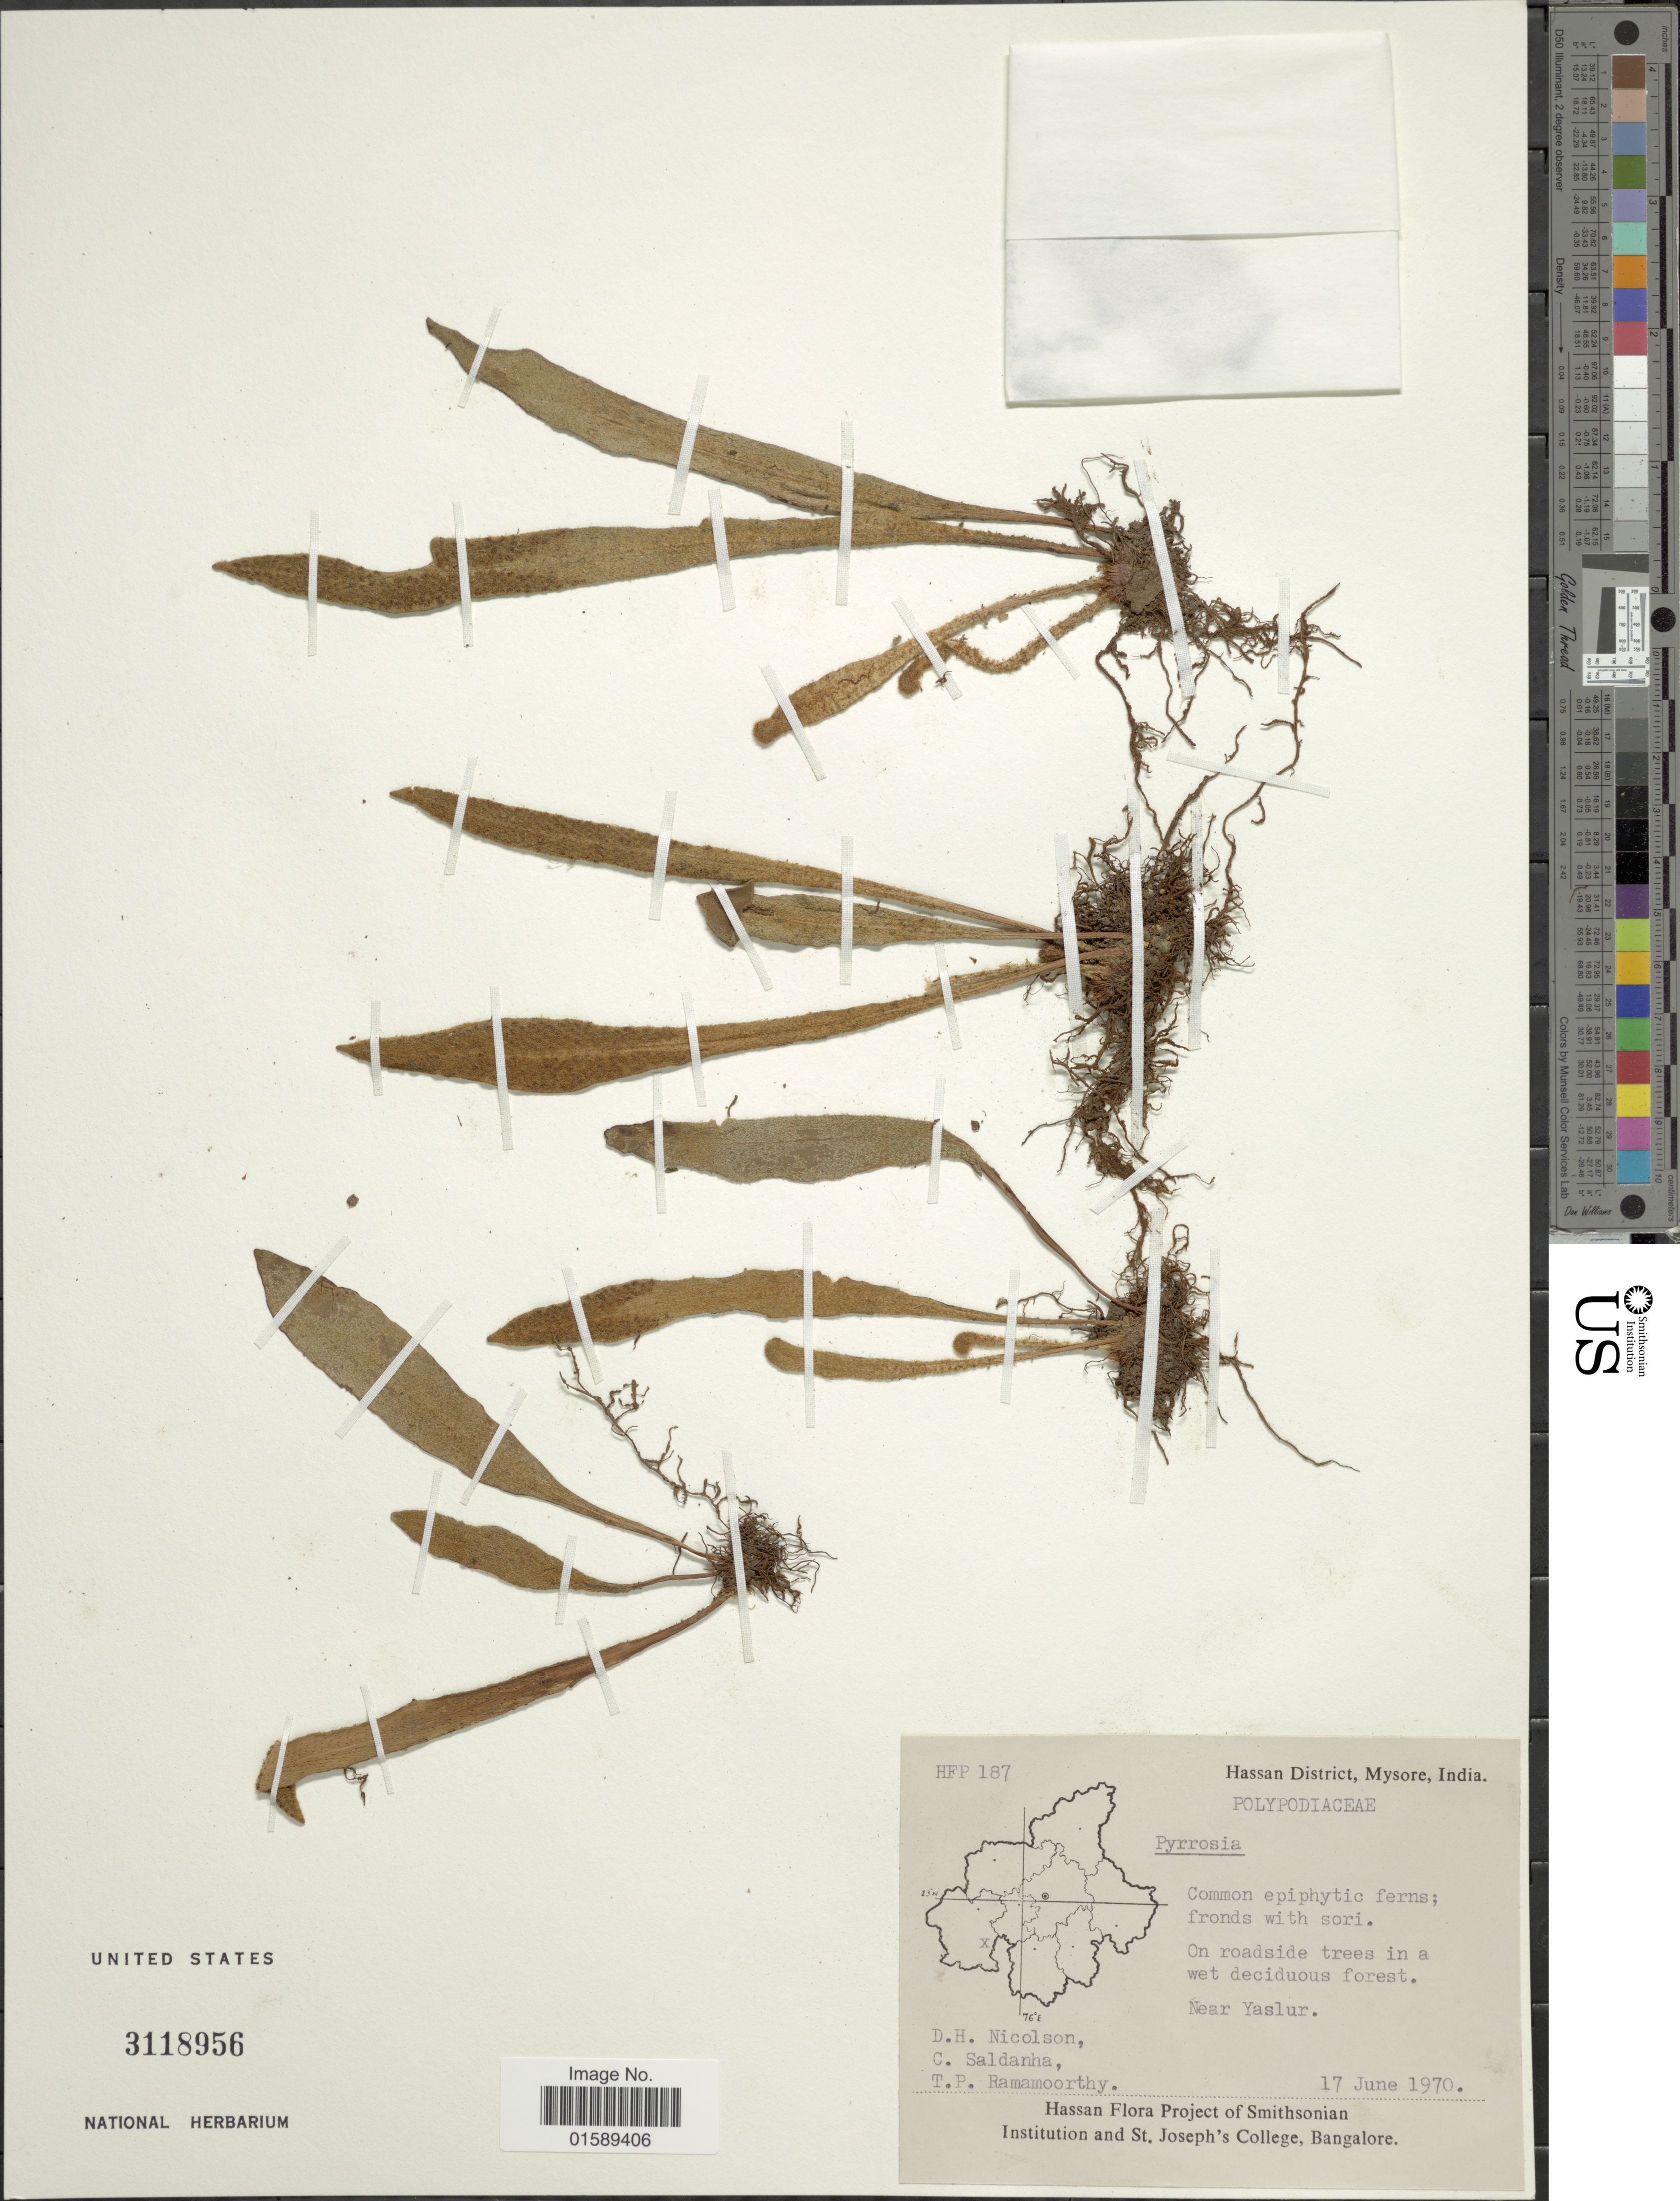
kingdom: Plantae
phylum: Tracheophyta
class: Polypodiopsida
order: Polypodiales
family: Polypodiaceae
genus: Pyrrosia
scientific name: Pyrrosia sp.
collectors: D. H. Nicolson, C. Saldanha & T. P. Ramamoorthy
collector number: HFP187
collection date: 1970-06-17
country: India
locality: Hassan, District, Mysore, India. Near Yaslur.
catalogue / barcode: US 3118956